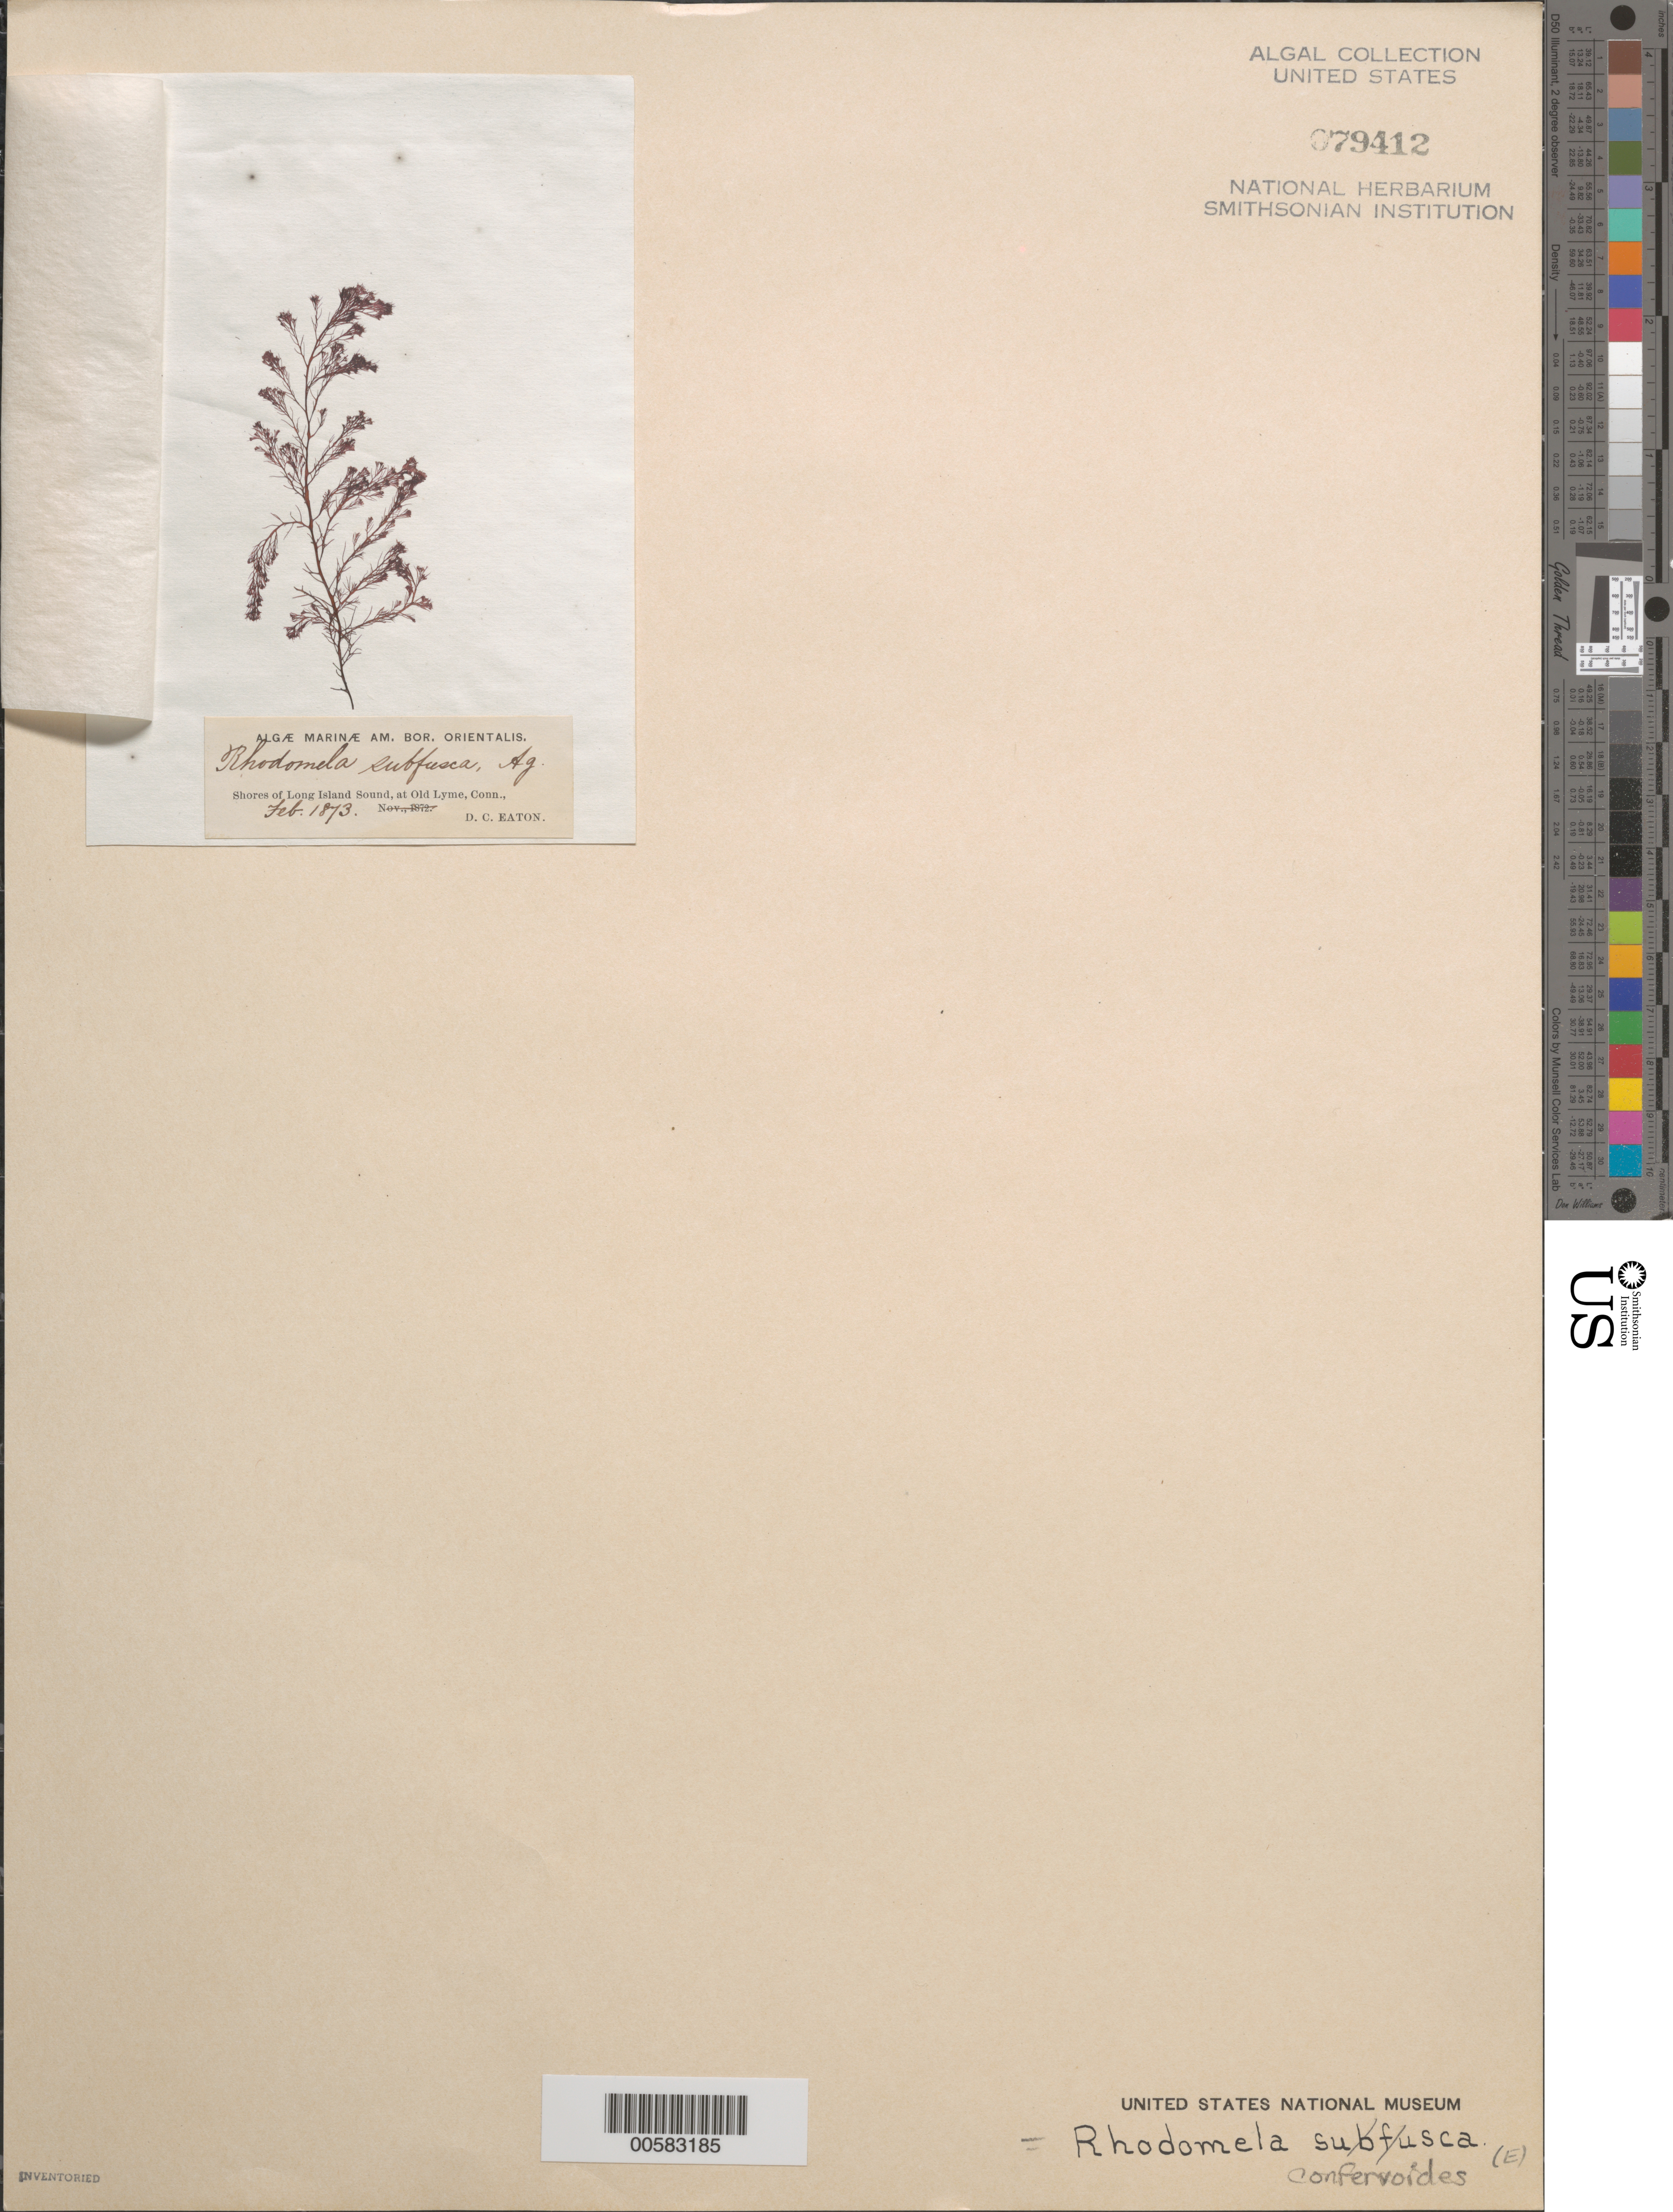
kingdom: Plantae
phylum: Rhodophyta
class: Florideophyceae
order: Ceramiales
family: Rhodomelaceae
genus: Rhodomela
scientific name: Rhodomela confervoides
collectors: D. C. Eaton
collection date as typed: Feb 1873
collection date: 1873-02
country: United States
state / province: Connecticut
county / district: New London County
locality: Long Island Sound, Old Lyme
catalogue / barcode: US 79412